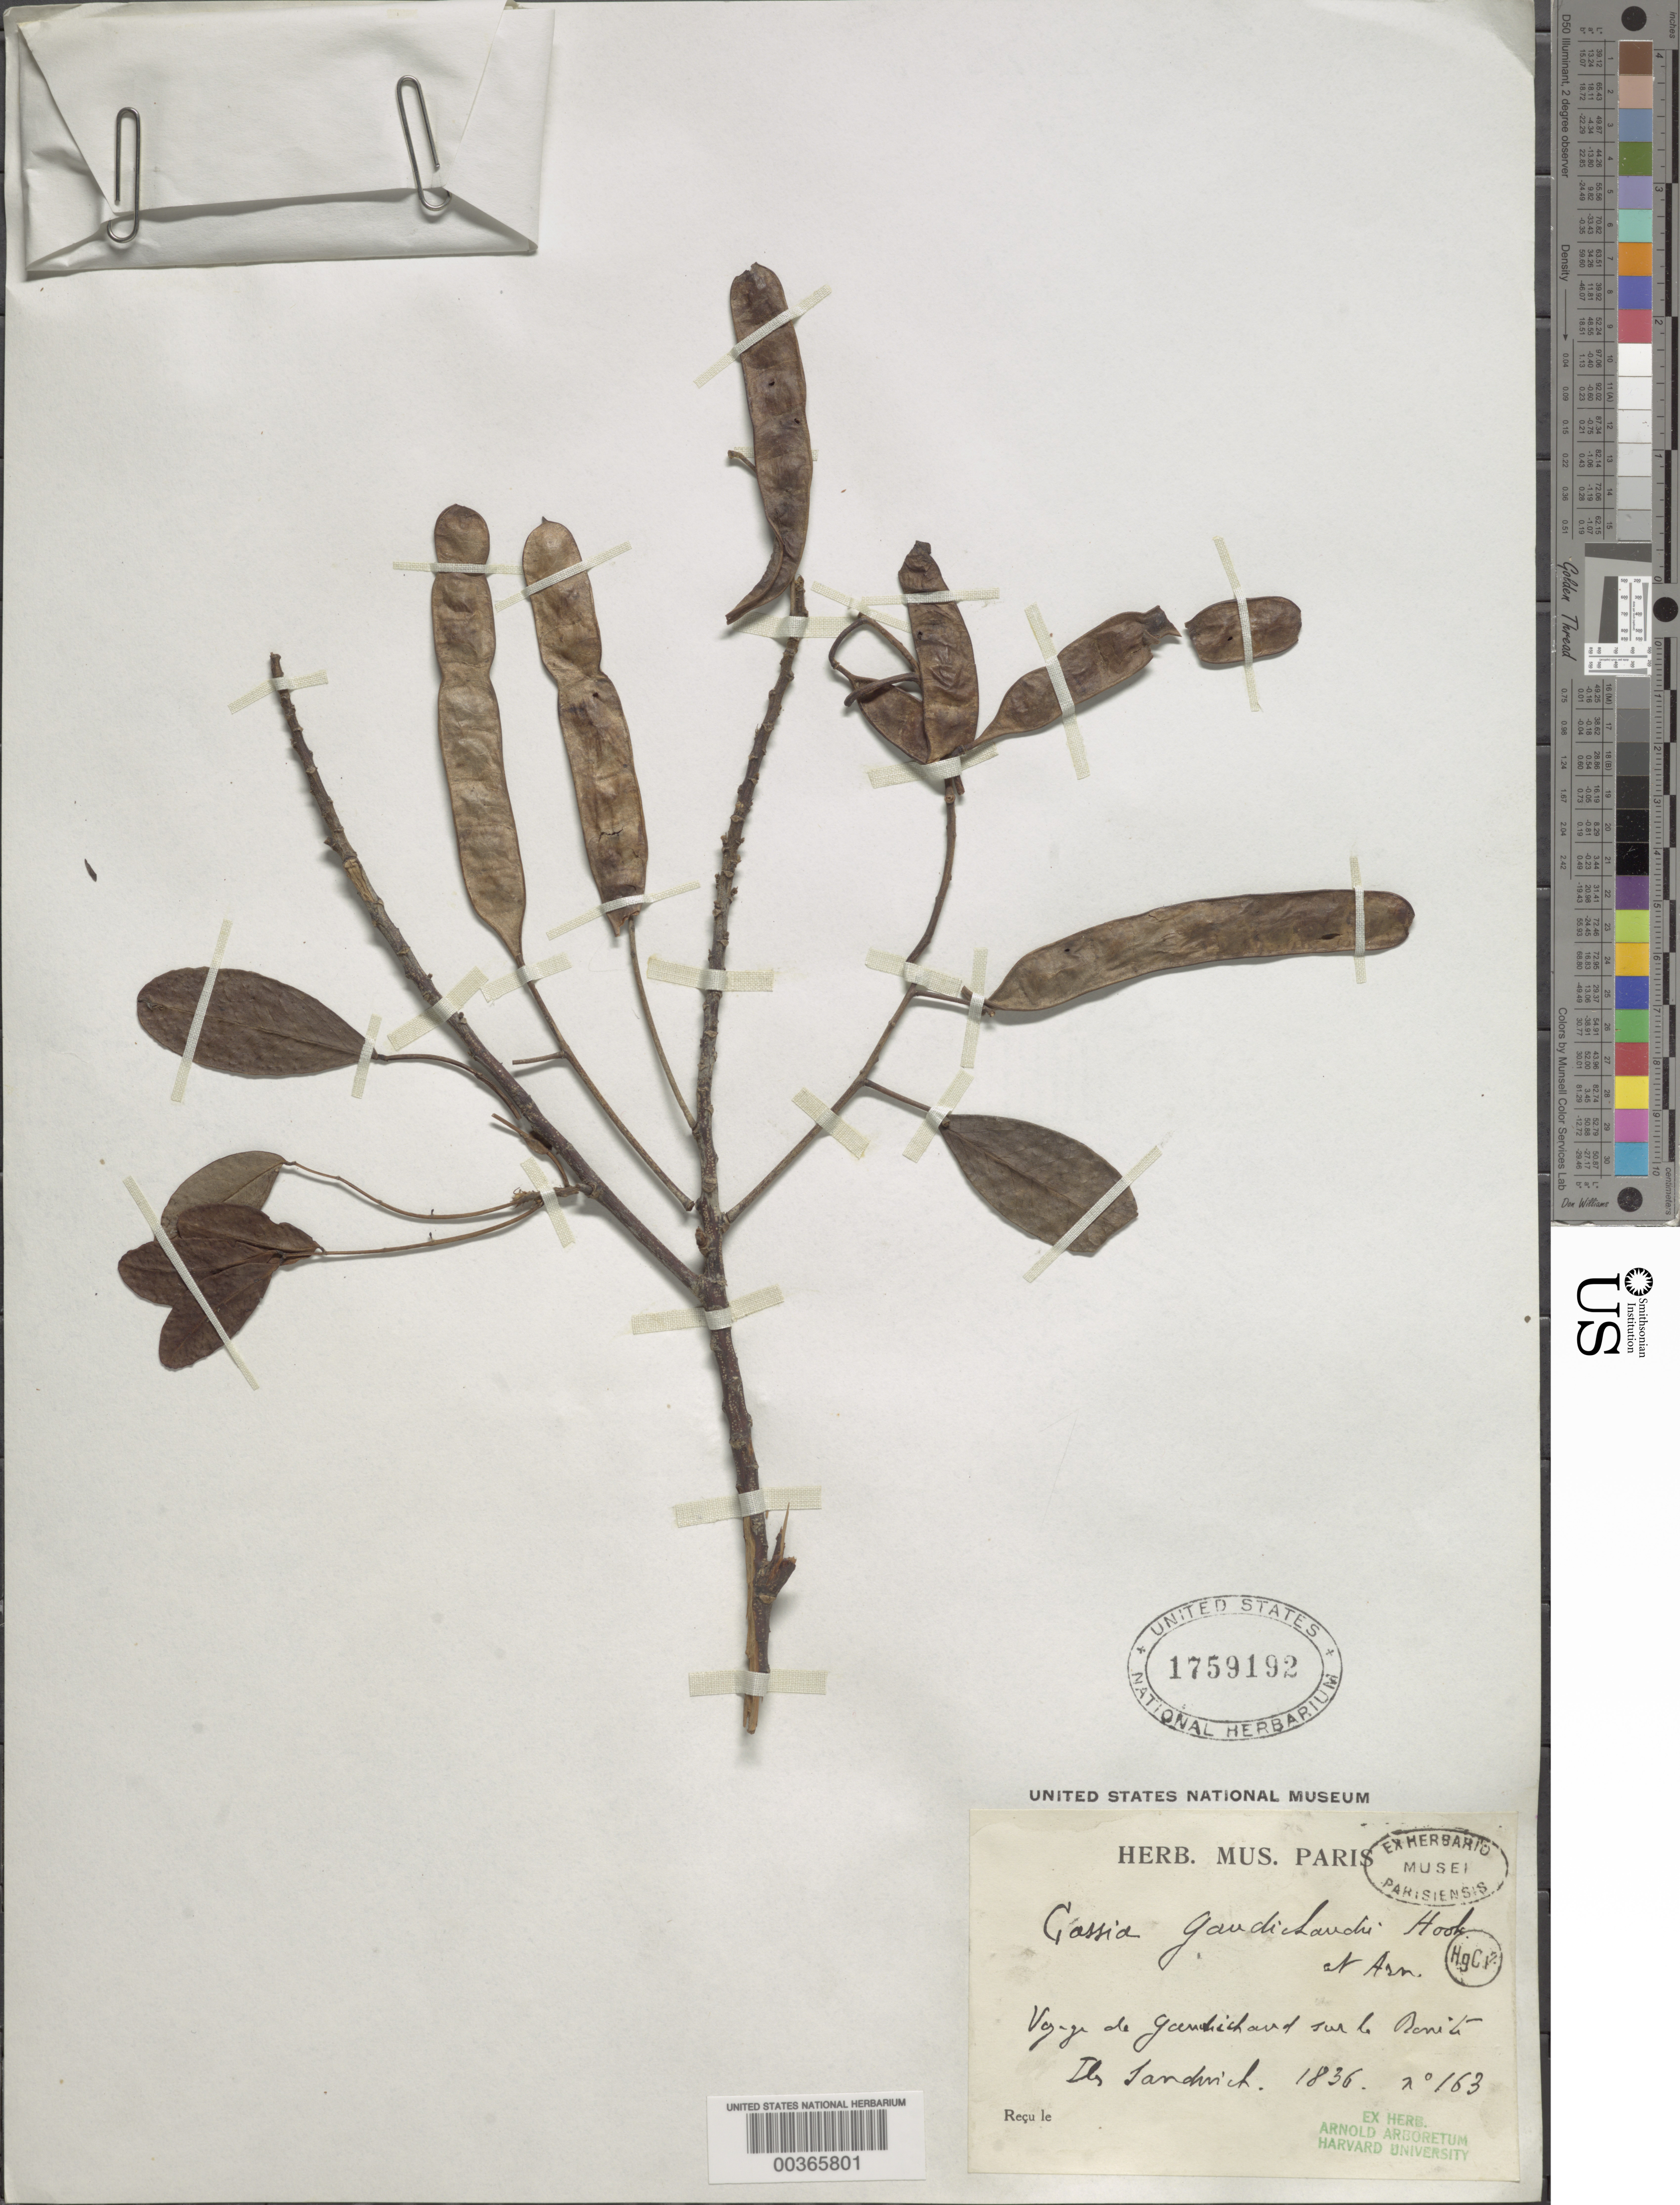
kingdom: Plantae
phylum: Tracheophyta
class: Magnoliopsida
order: Fabales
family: Fabaceae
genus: Senna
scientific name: Senna gaudichaudii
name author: (Hook. & Arn.) H.S. Irwin & Barneby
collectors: -. Landrich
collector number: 163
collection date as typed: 1836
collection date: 1836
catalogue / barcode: US 1759192